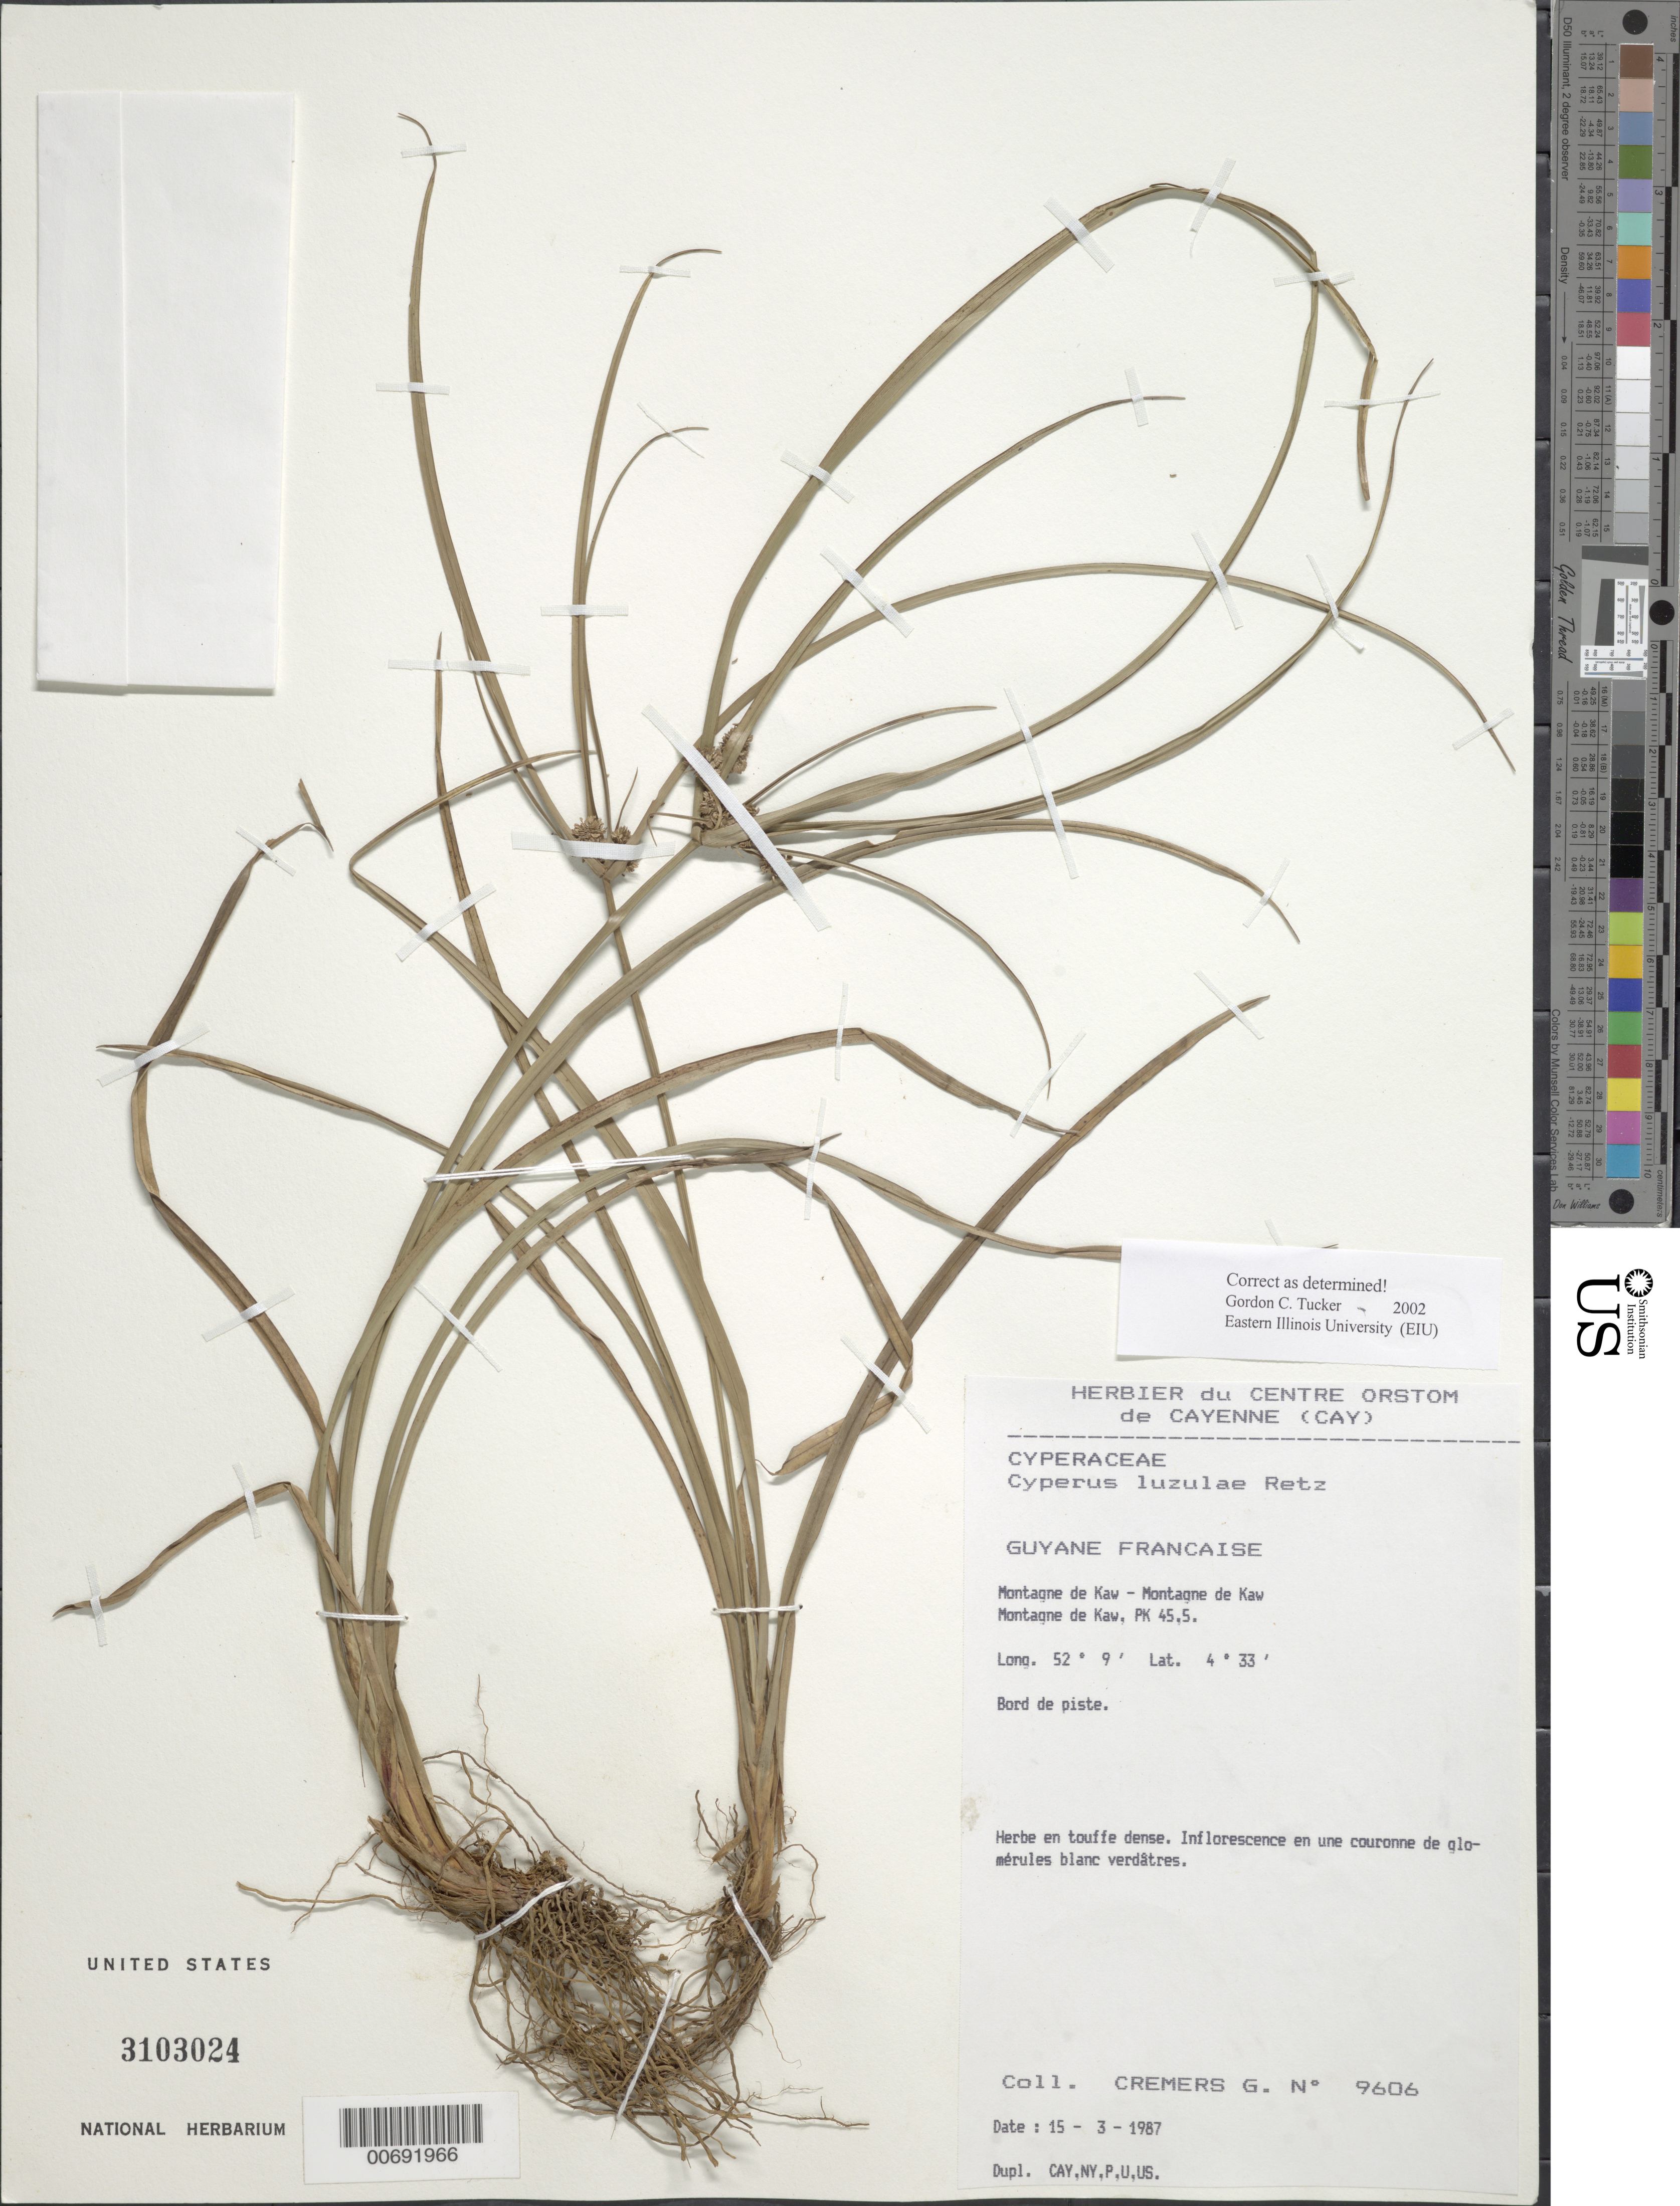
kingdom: Plantae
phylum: Tracheophyta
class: Liliopsida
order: Poales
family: Cyperaceae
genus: Cyperus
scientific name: Cyperus luzulae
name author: (L.) Rottb. ex Retz.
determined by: Tucker, G. C.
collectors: G. Cremers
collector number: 9606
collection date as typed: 15-Mar-87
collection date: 1987-03-15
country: French Guiana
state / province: Cayenne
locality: Cayenne, Montagne de Kaw, Pk. 45.5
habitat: Roadside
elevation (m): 75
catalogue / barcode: US 3103024